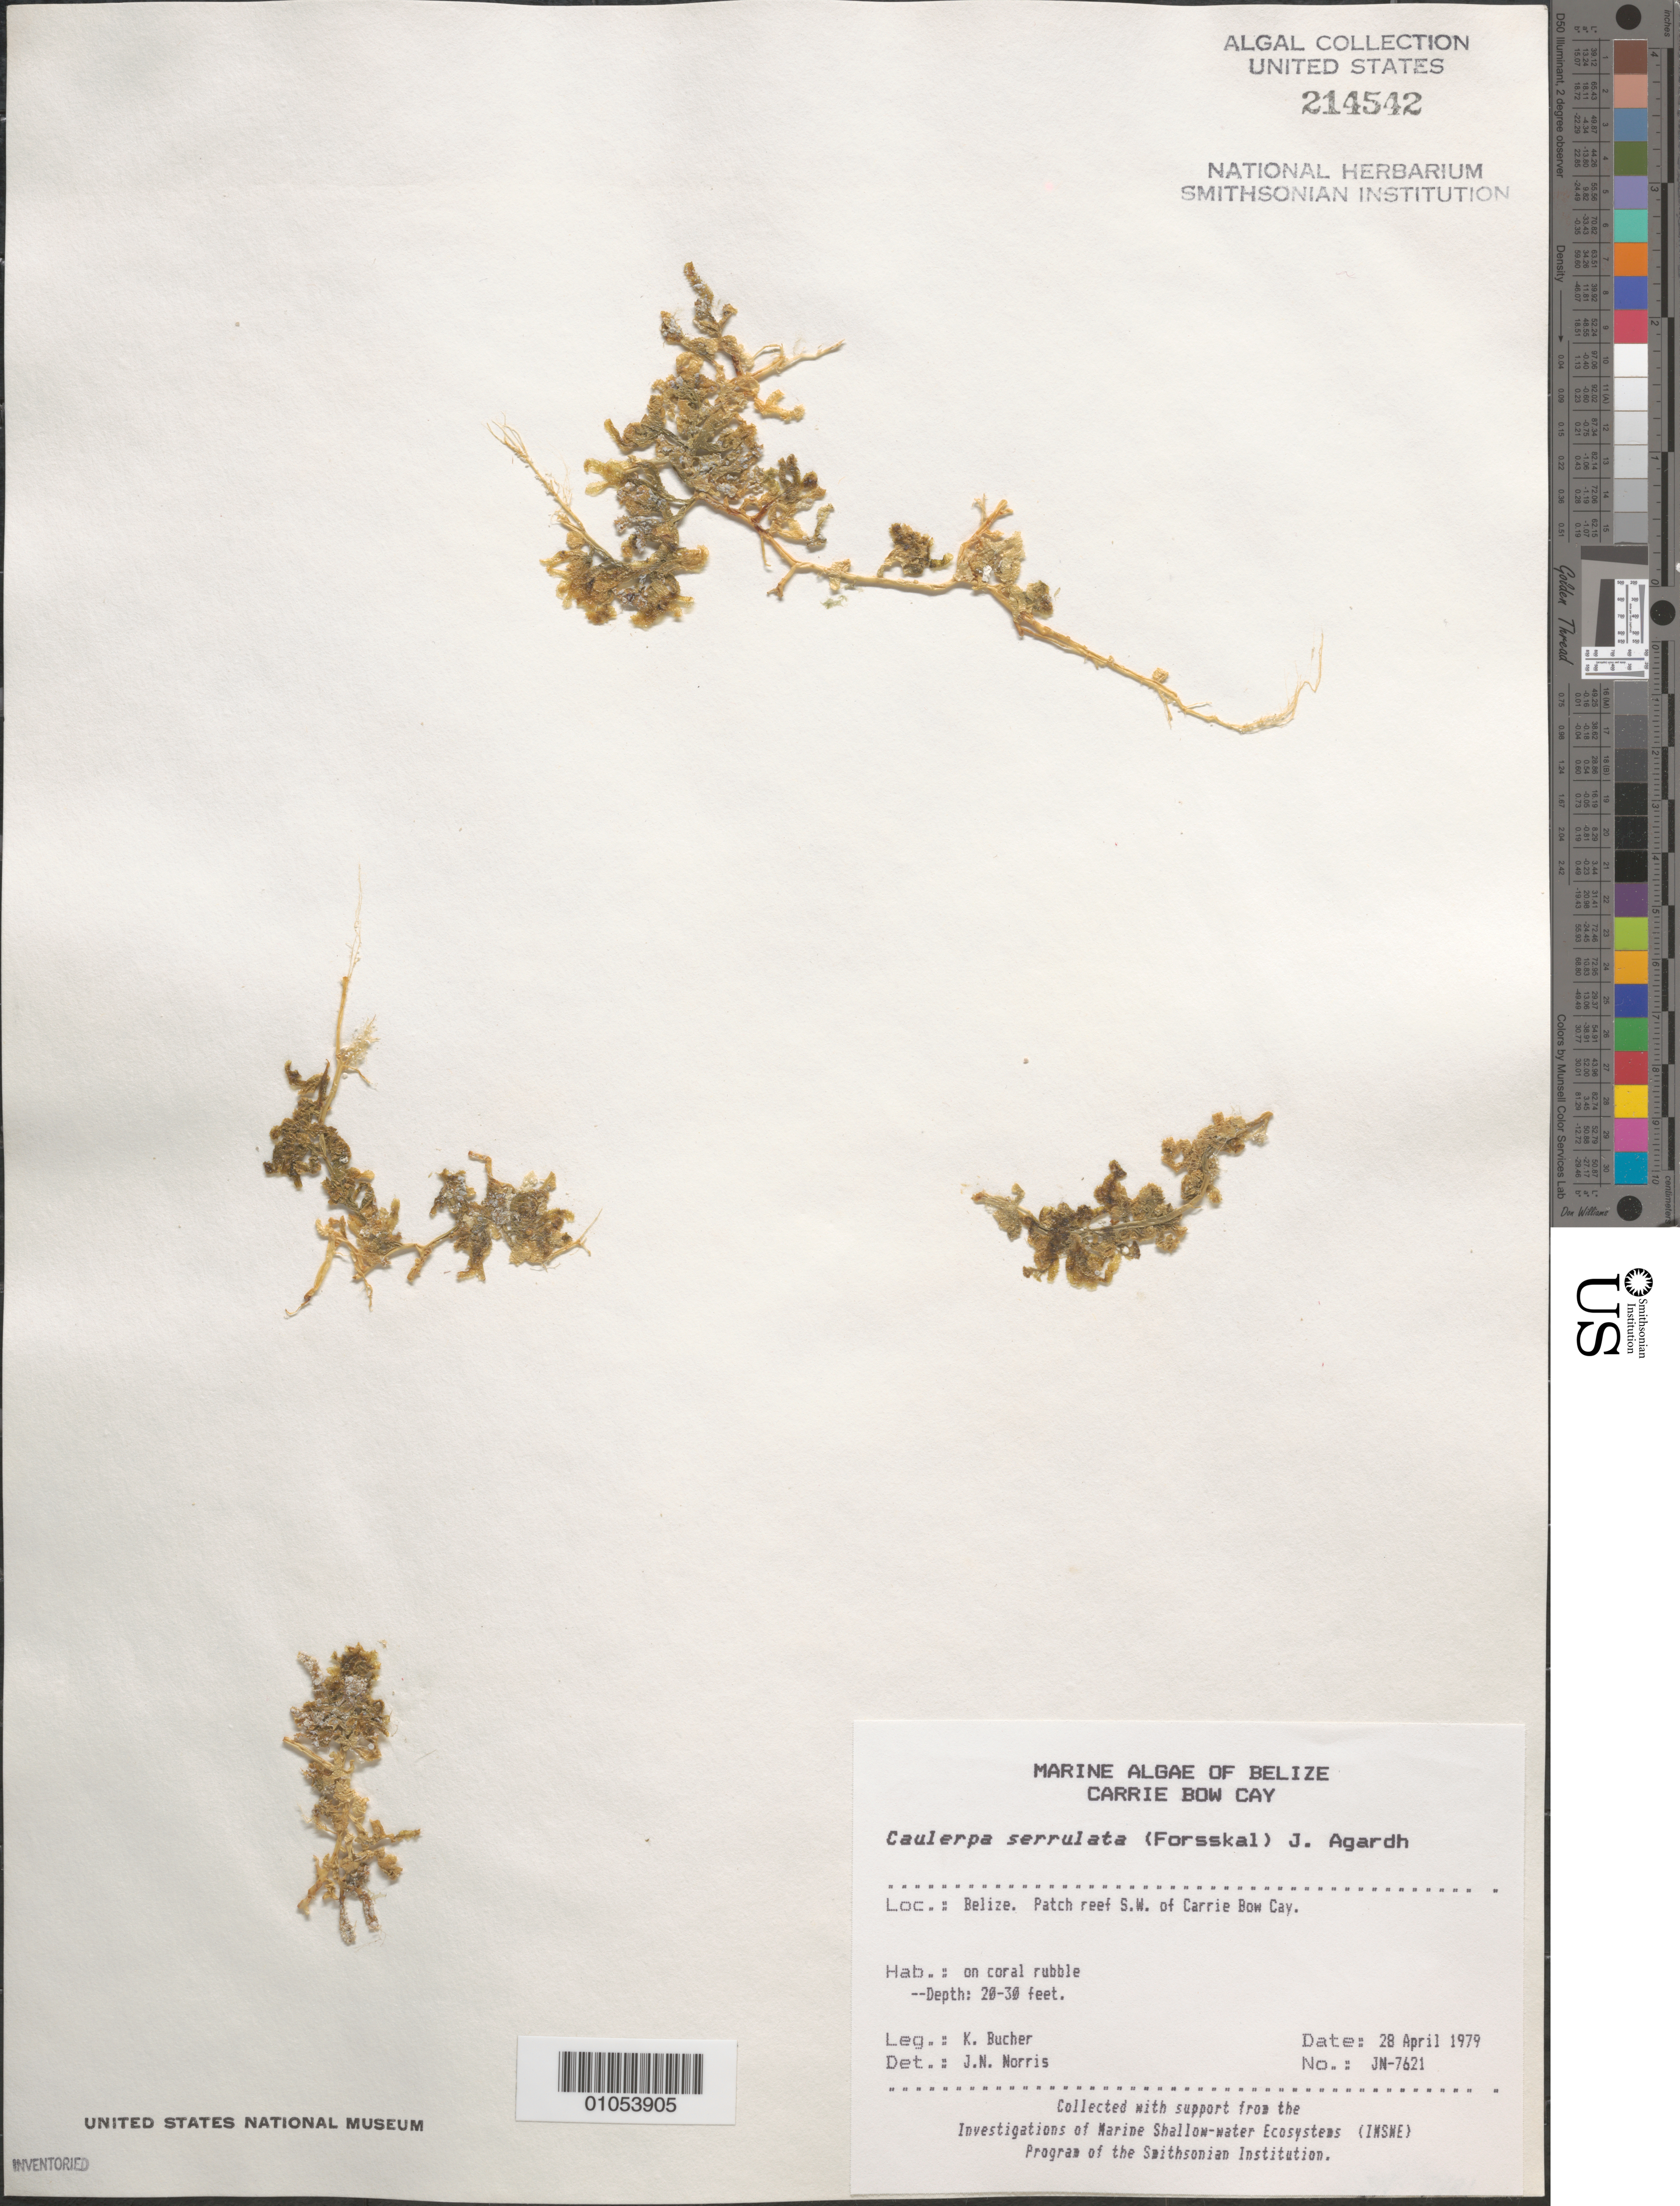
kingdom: Plantae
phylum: Chlorophyta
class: Ulvophyceae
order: Bryopsidales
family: Caulerpaceae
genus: Caulerpa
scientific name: Caulerpa serrulata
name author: (Forssk.) J. Agardh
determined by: Norris, James N.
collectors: K. E. Bucher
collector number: JN-7621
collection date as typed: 28 Apr 1979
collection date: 1979-04-28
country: Belize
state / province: Stann Creek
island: Carrie Bow Cay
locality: Patch reef southwest of Carrie Bow Cay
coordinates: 16 48'N, 88 05'W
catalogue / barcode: US 214542